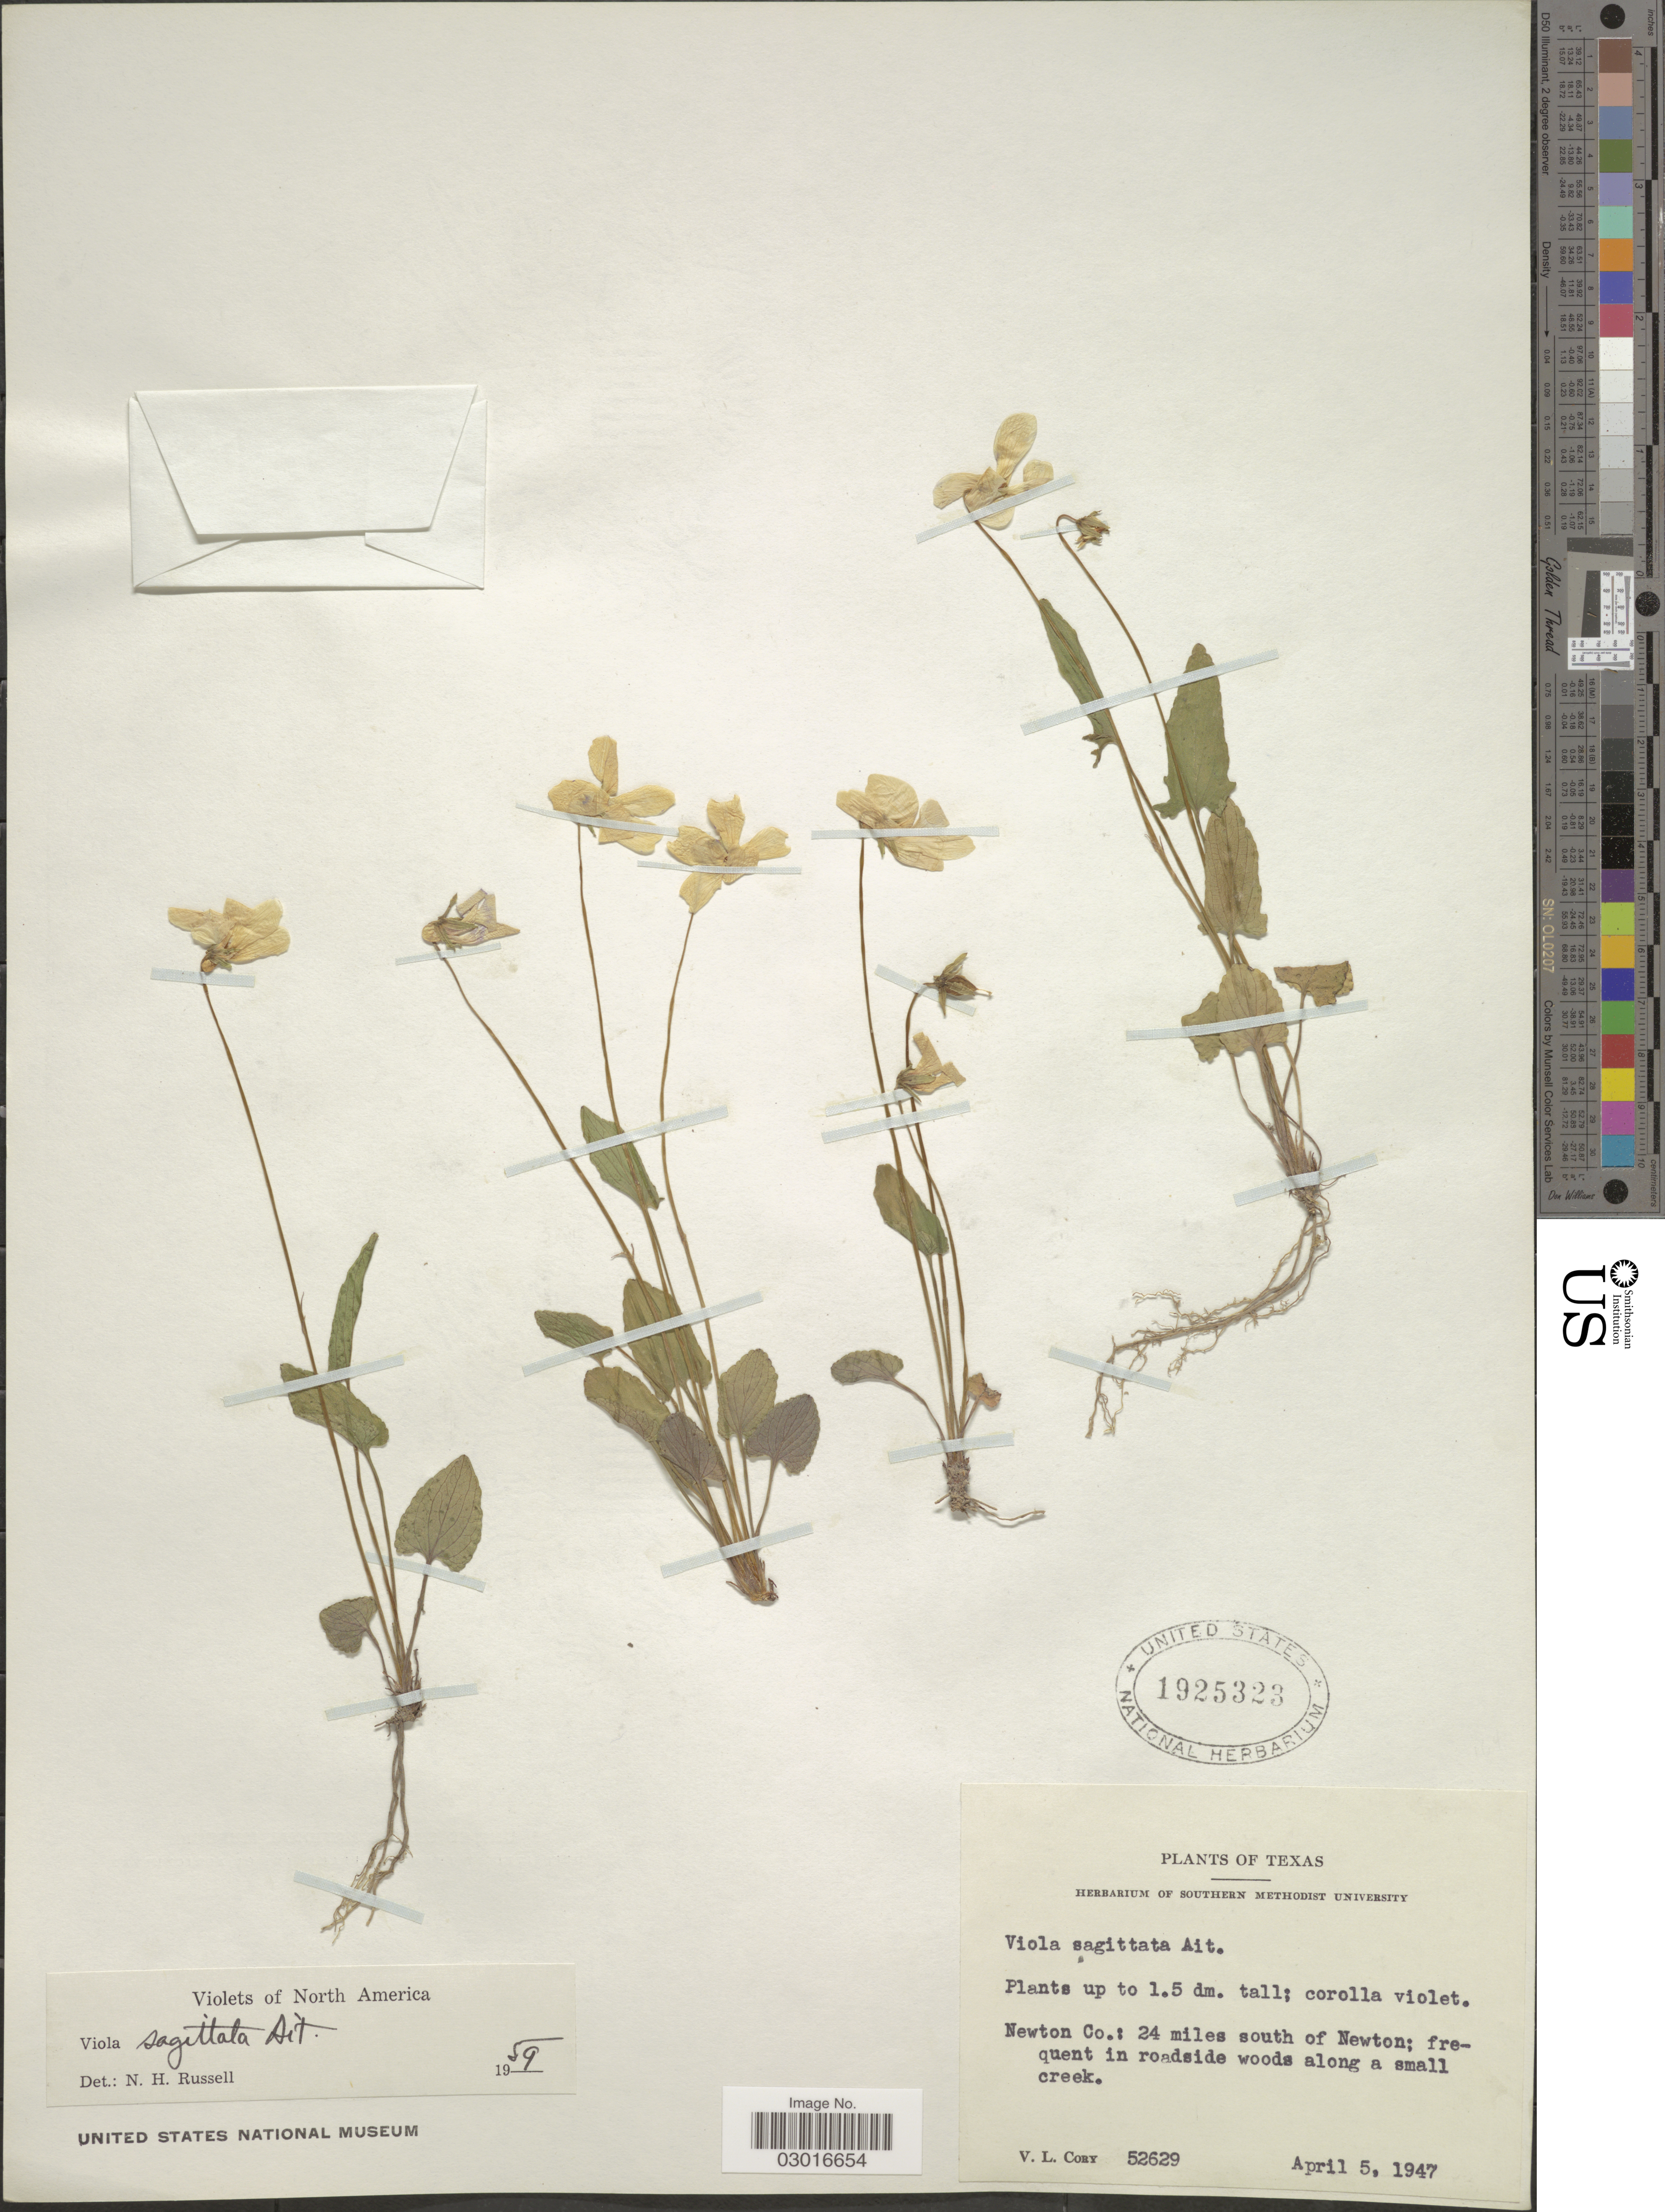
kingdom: Plantae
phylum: Tracheophyta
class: Magnoliopsida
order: Malpighiales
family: Violaceae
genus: Viola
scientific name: Viola sagittata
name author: Aiton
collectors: V. Cory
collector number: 52629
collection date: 1947-04-05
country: United States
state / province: Texas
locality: Newton Co.: 24 miles south of Newton; frequent in roadside woods along a small creek.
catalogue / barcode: US 1925323